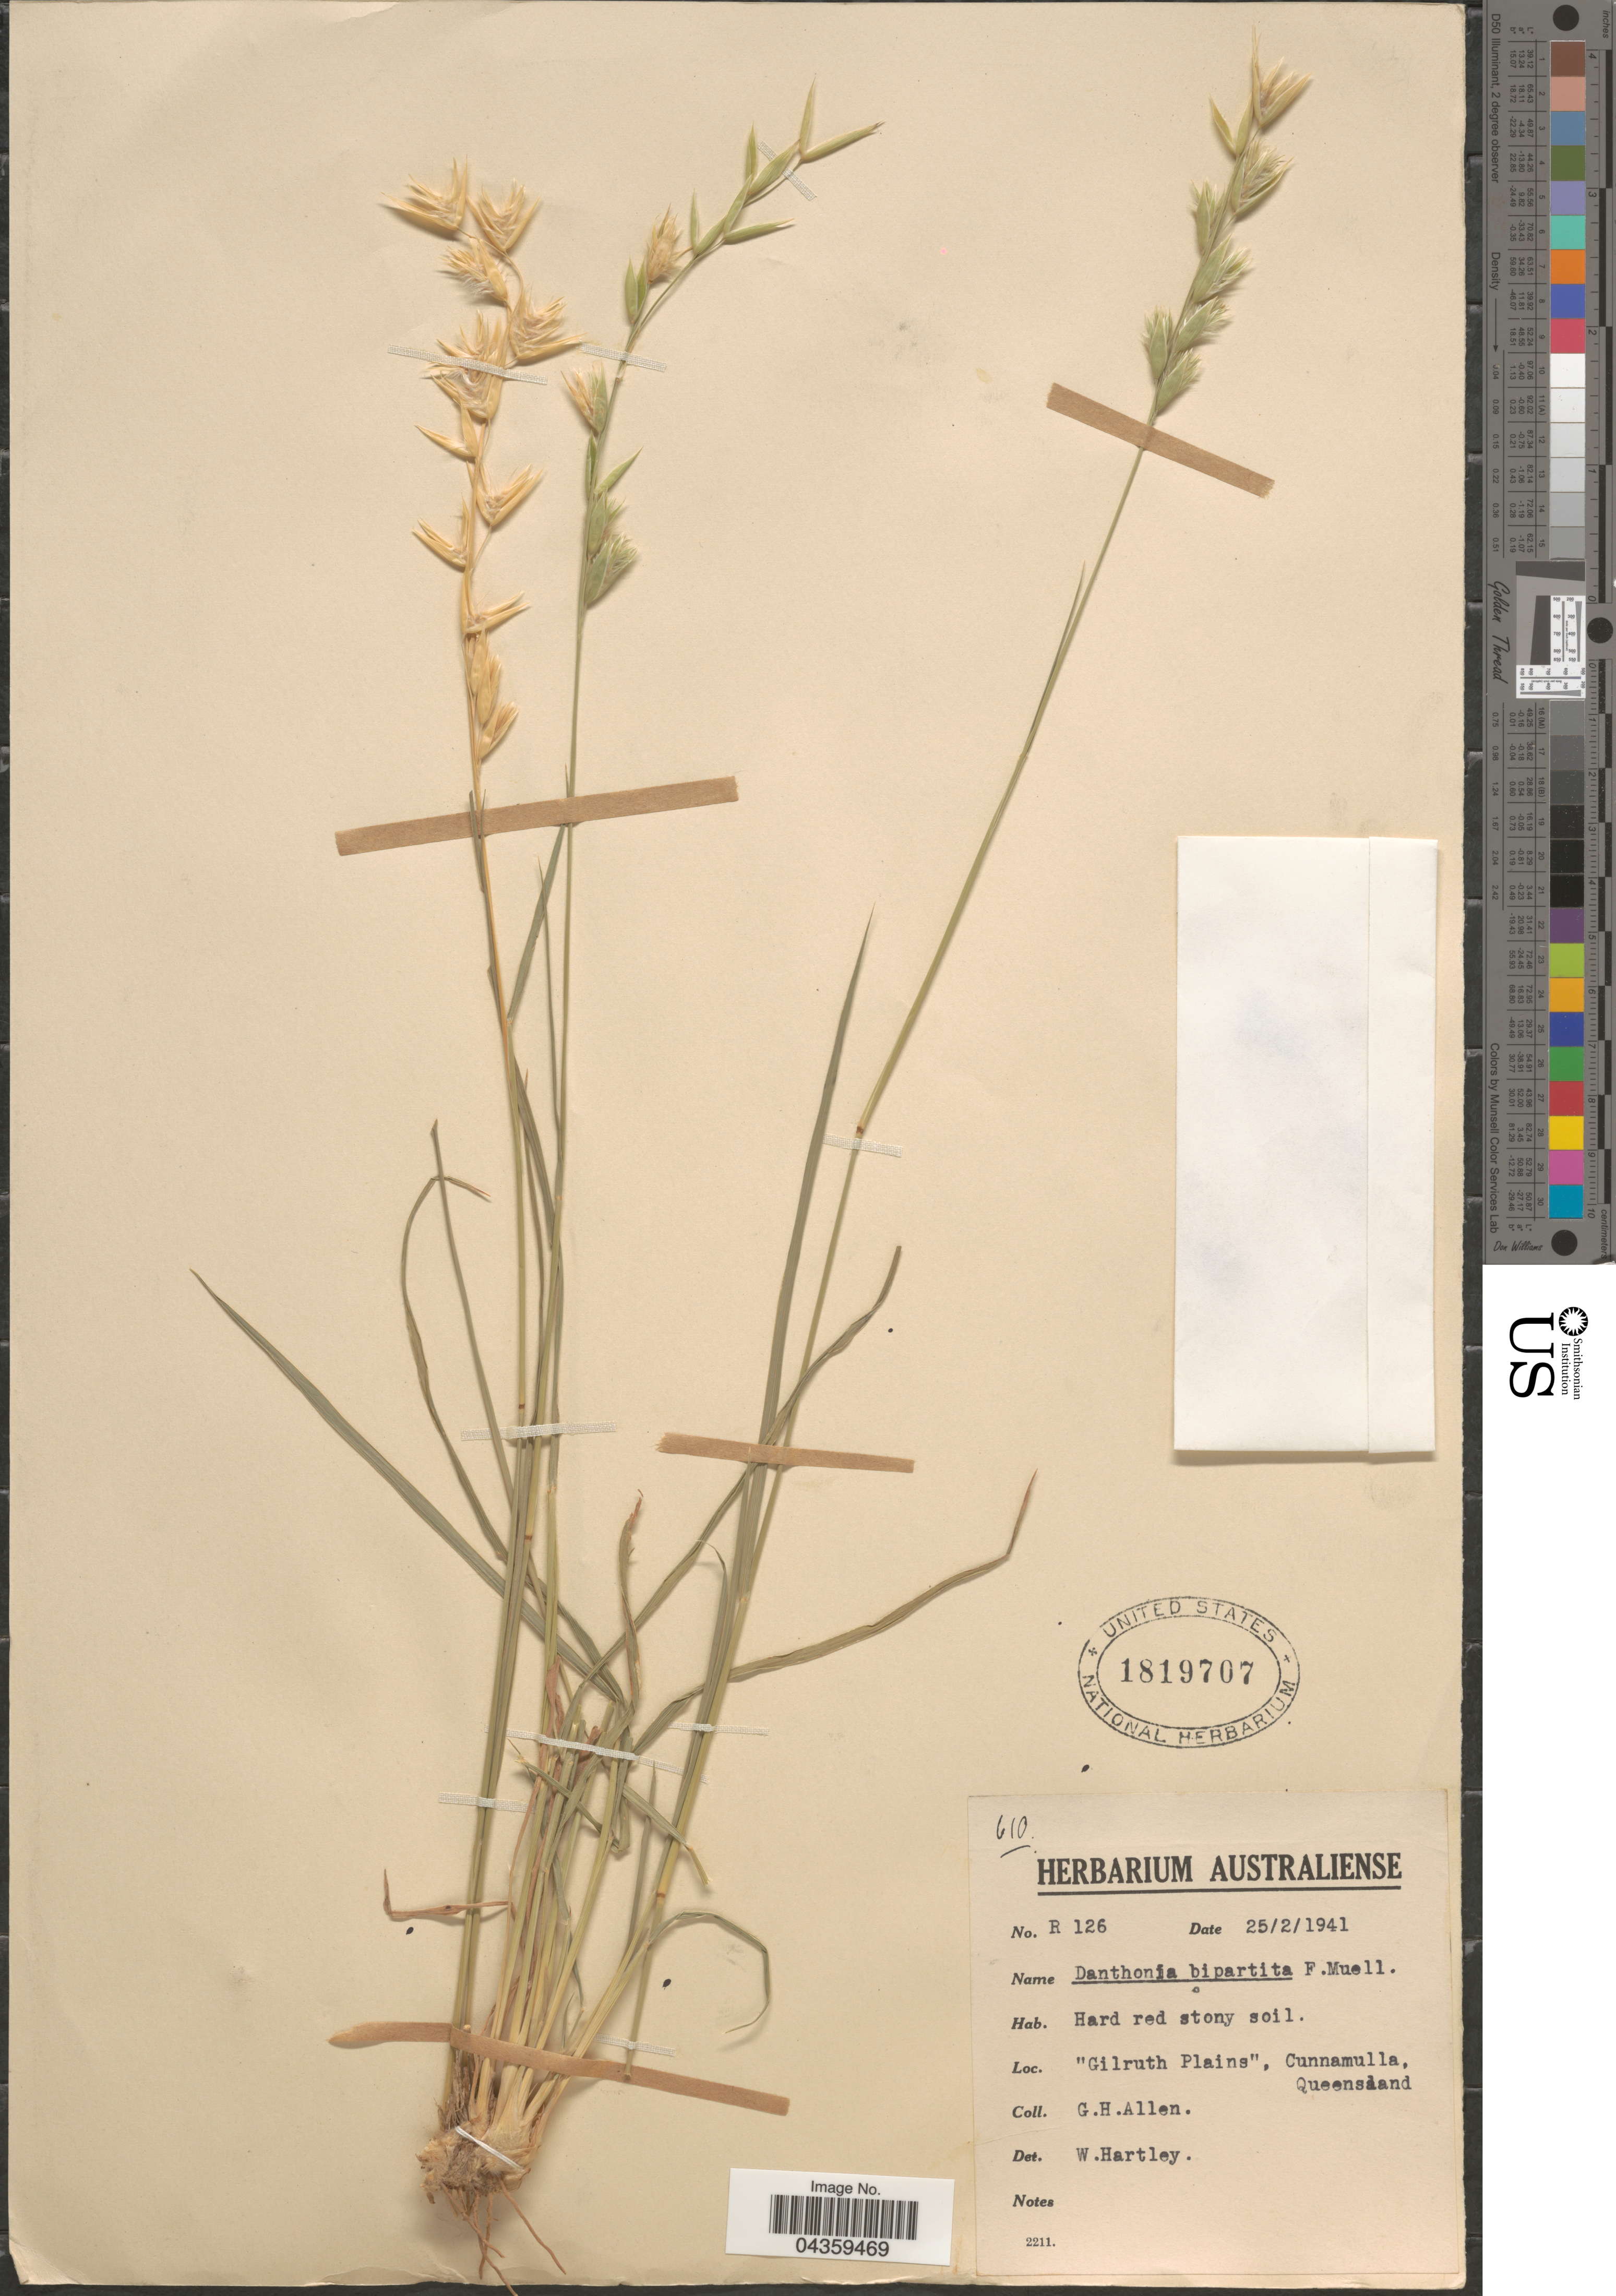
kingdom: Plantae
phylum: Tracheophyta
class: Liliopsida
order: Poales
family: Poaceae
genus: Monachather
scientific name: Monachather paradoxus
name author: Steud.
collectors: G. Allen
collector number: R126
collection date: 1941-02-25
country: Australia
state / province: Queensland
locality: Gilruth Plains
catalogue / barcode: US 1819707